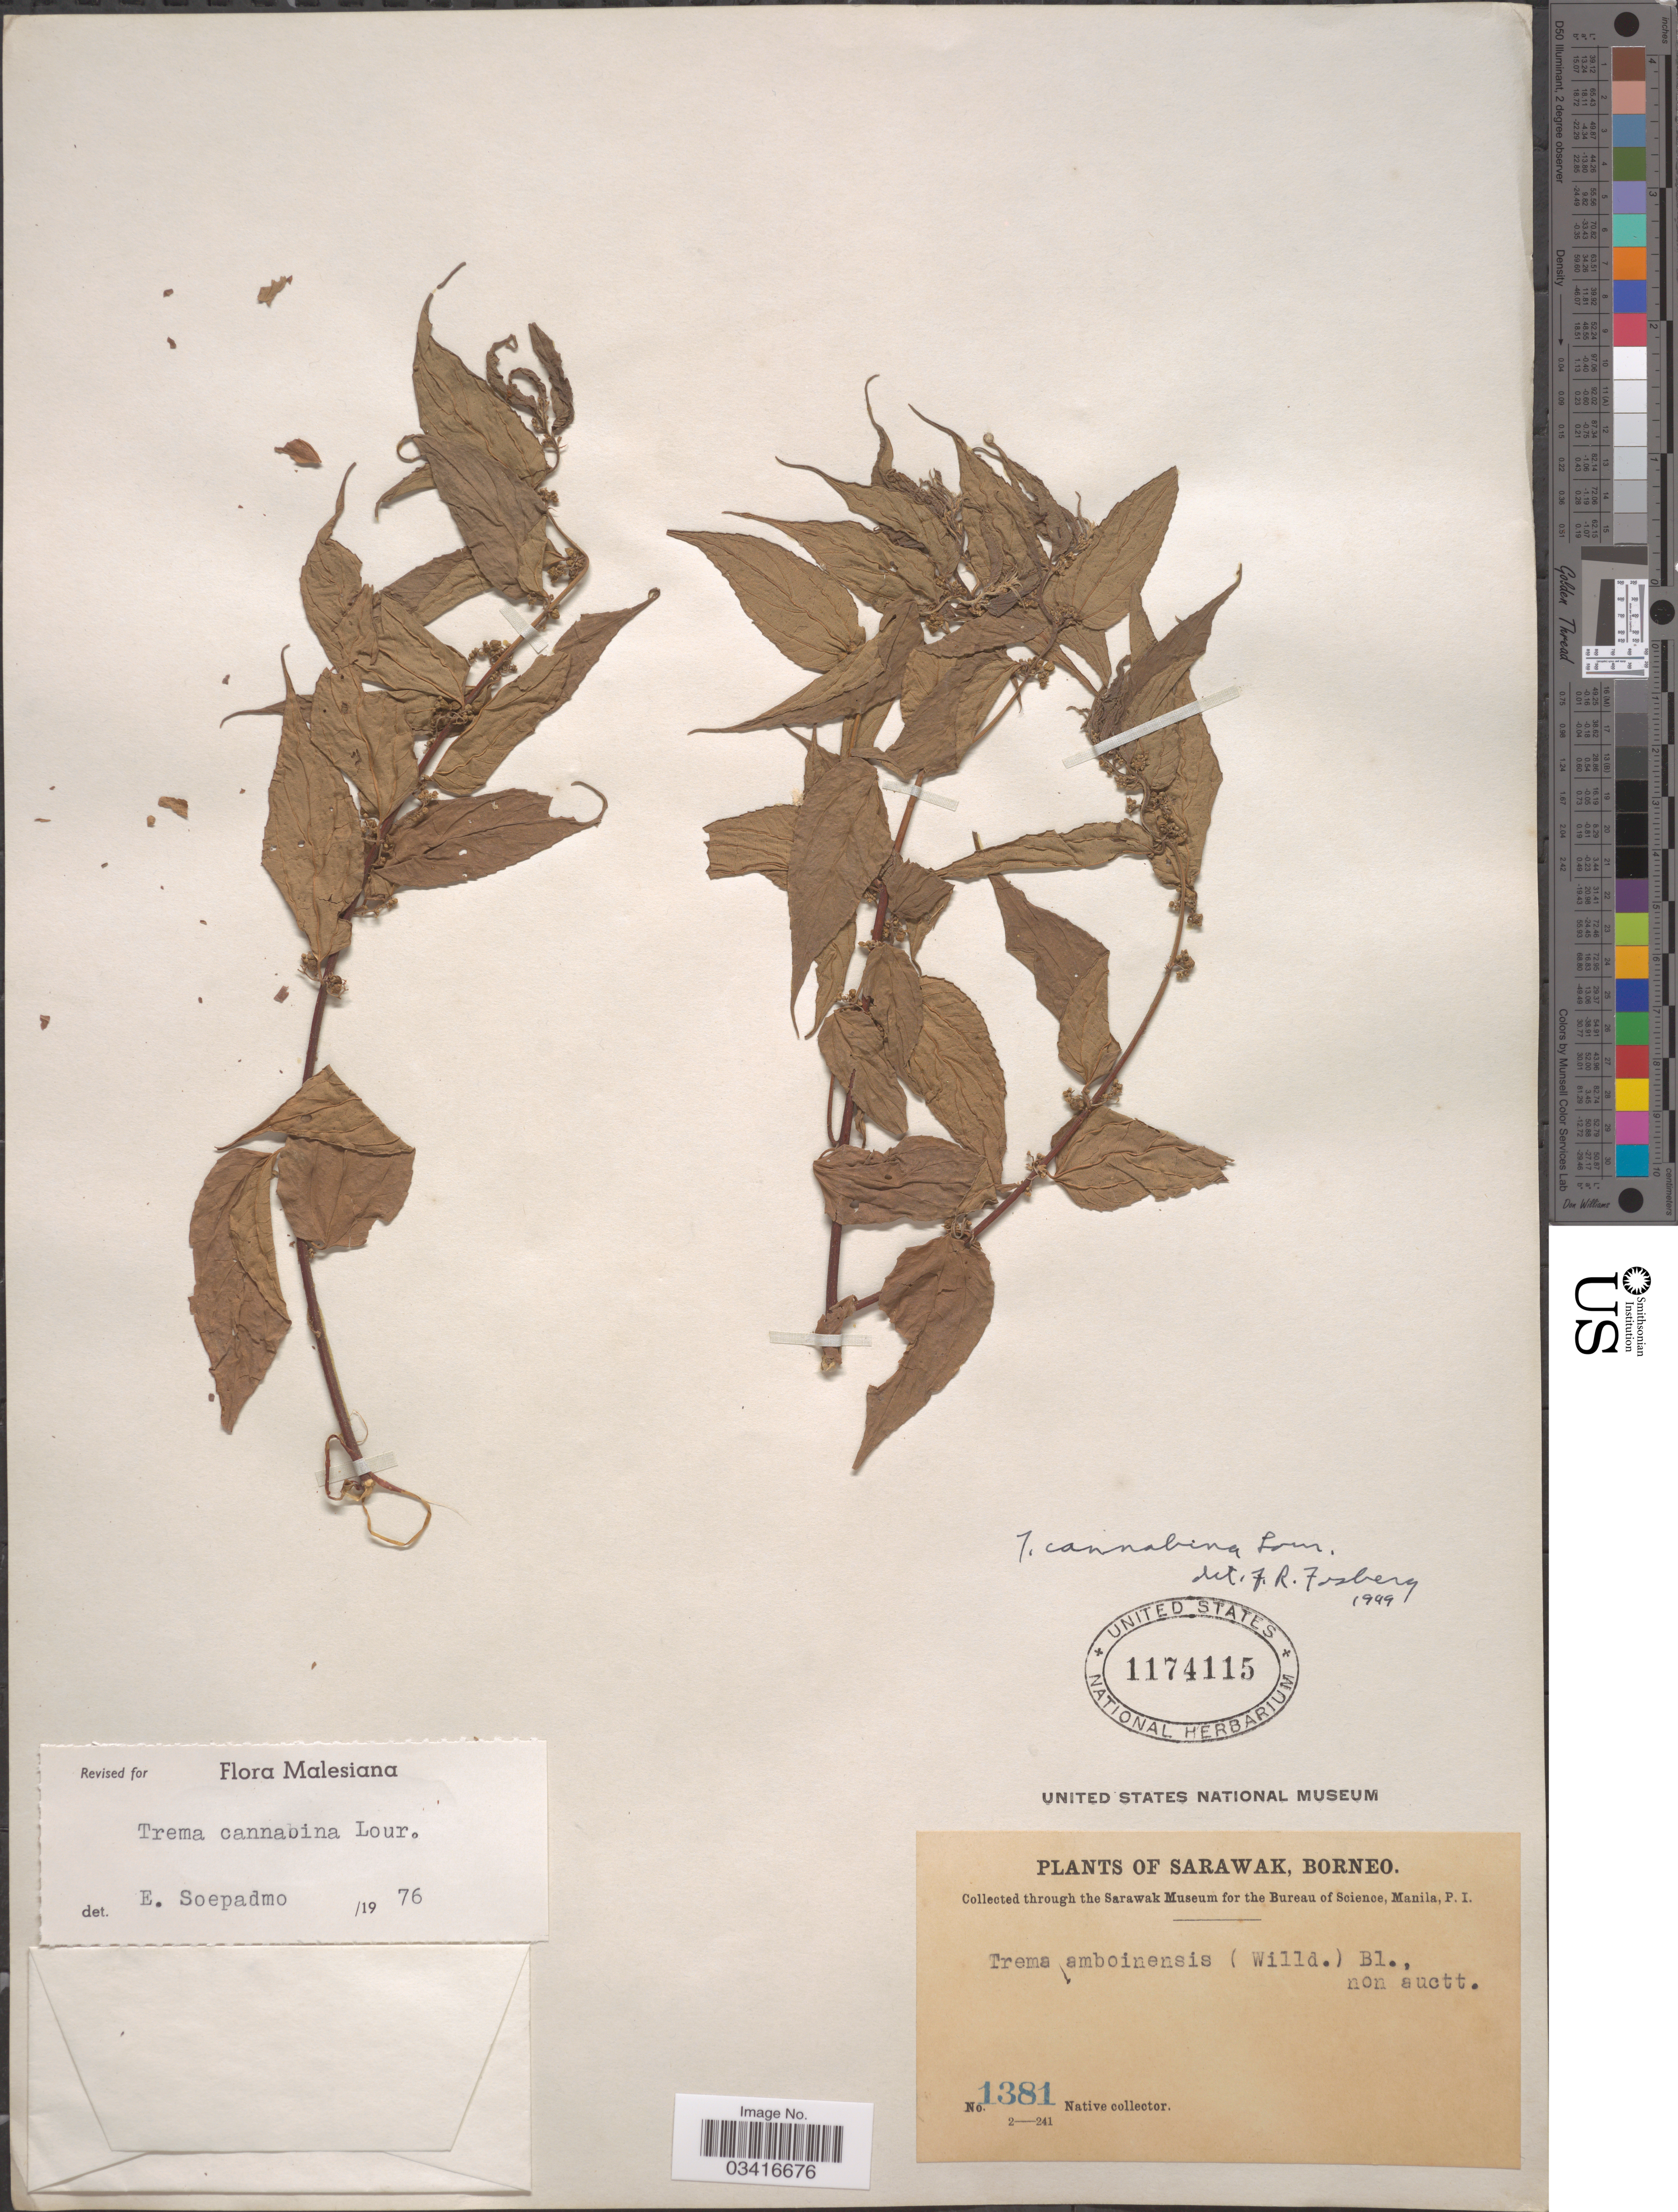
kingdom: Plantae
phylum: Tracheophyta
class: Magnoliopsida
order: Rosales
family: Cannabaceae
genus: Trema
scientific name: Trema cannabina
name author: Lour.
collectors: Native collector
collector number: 1381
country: Malaysia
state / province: Sarawak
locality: Borneo.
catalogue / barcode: US 1174115